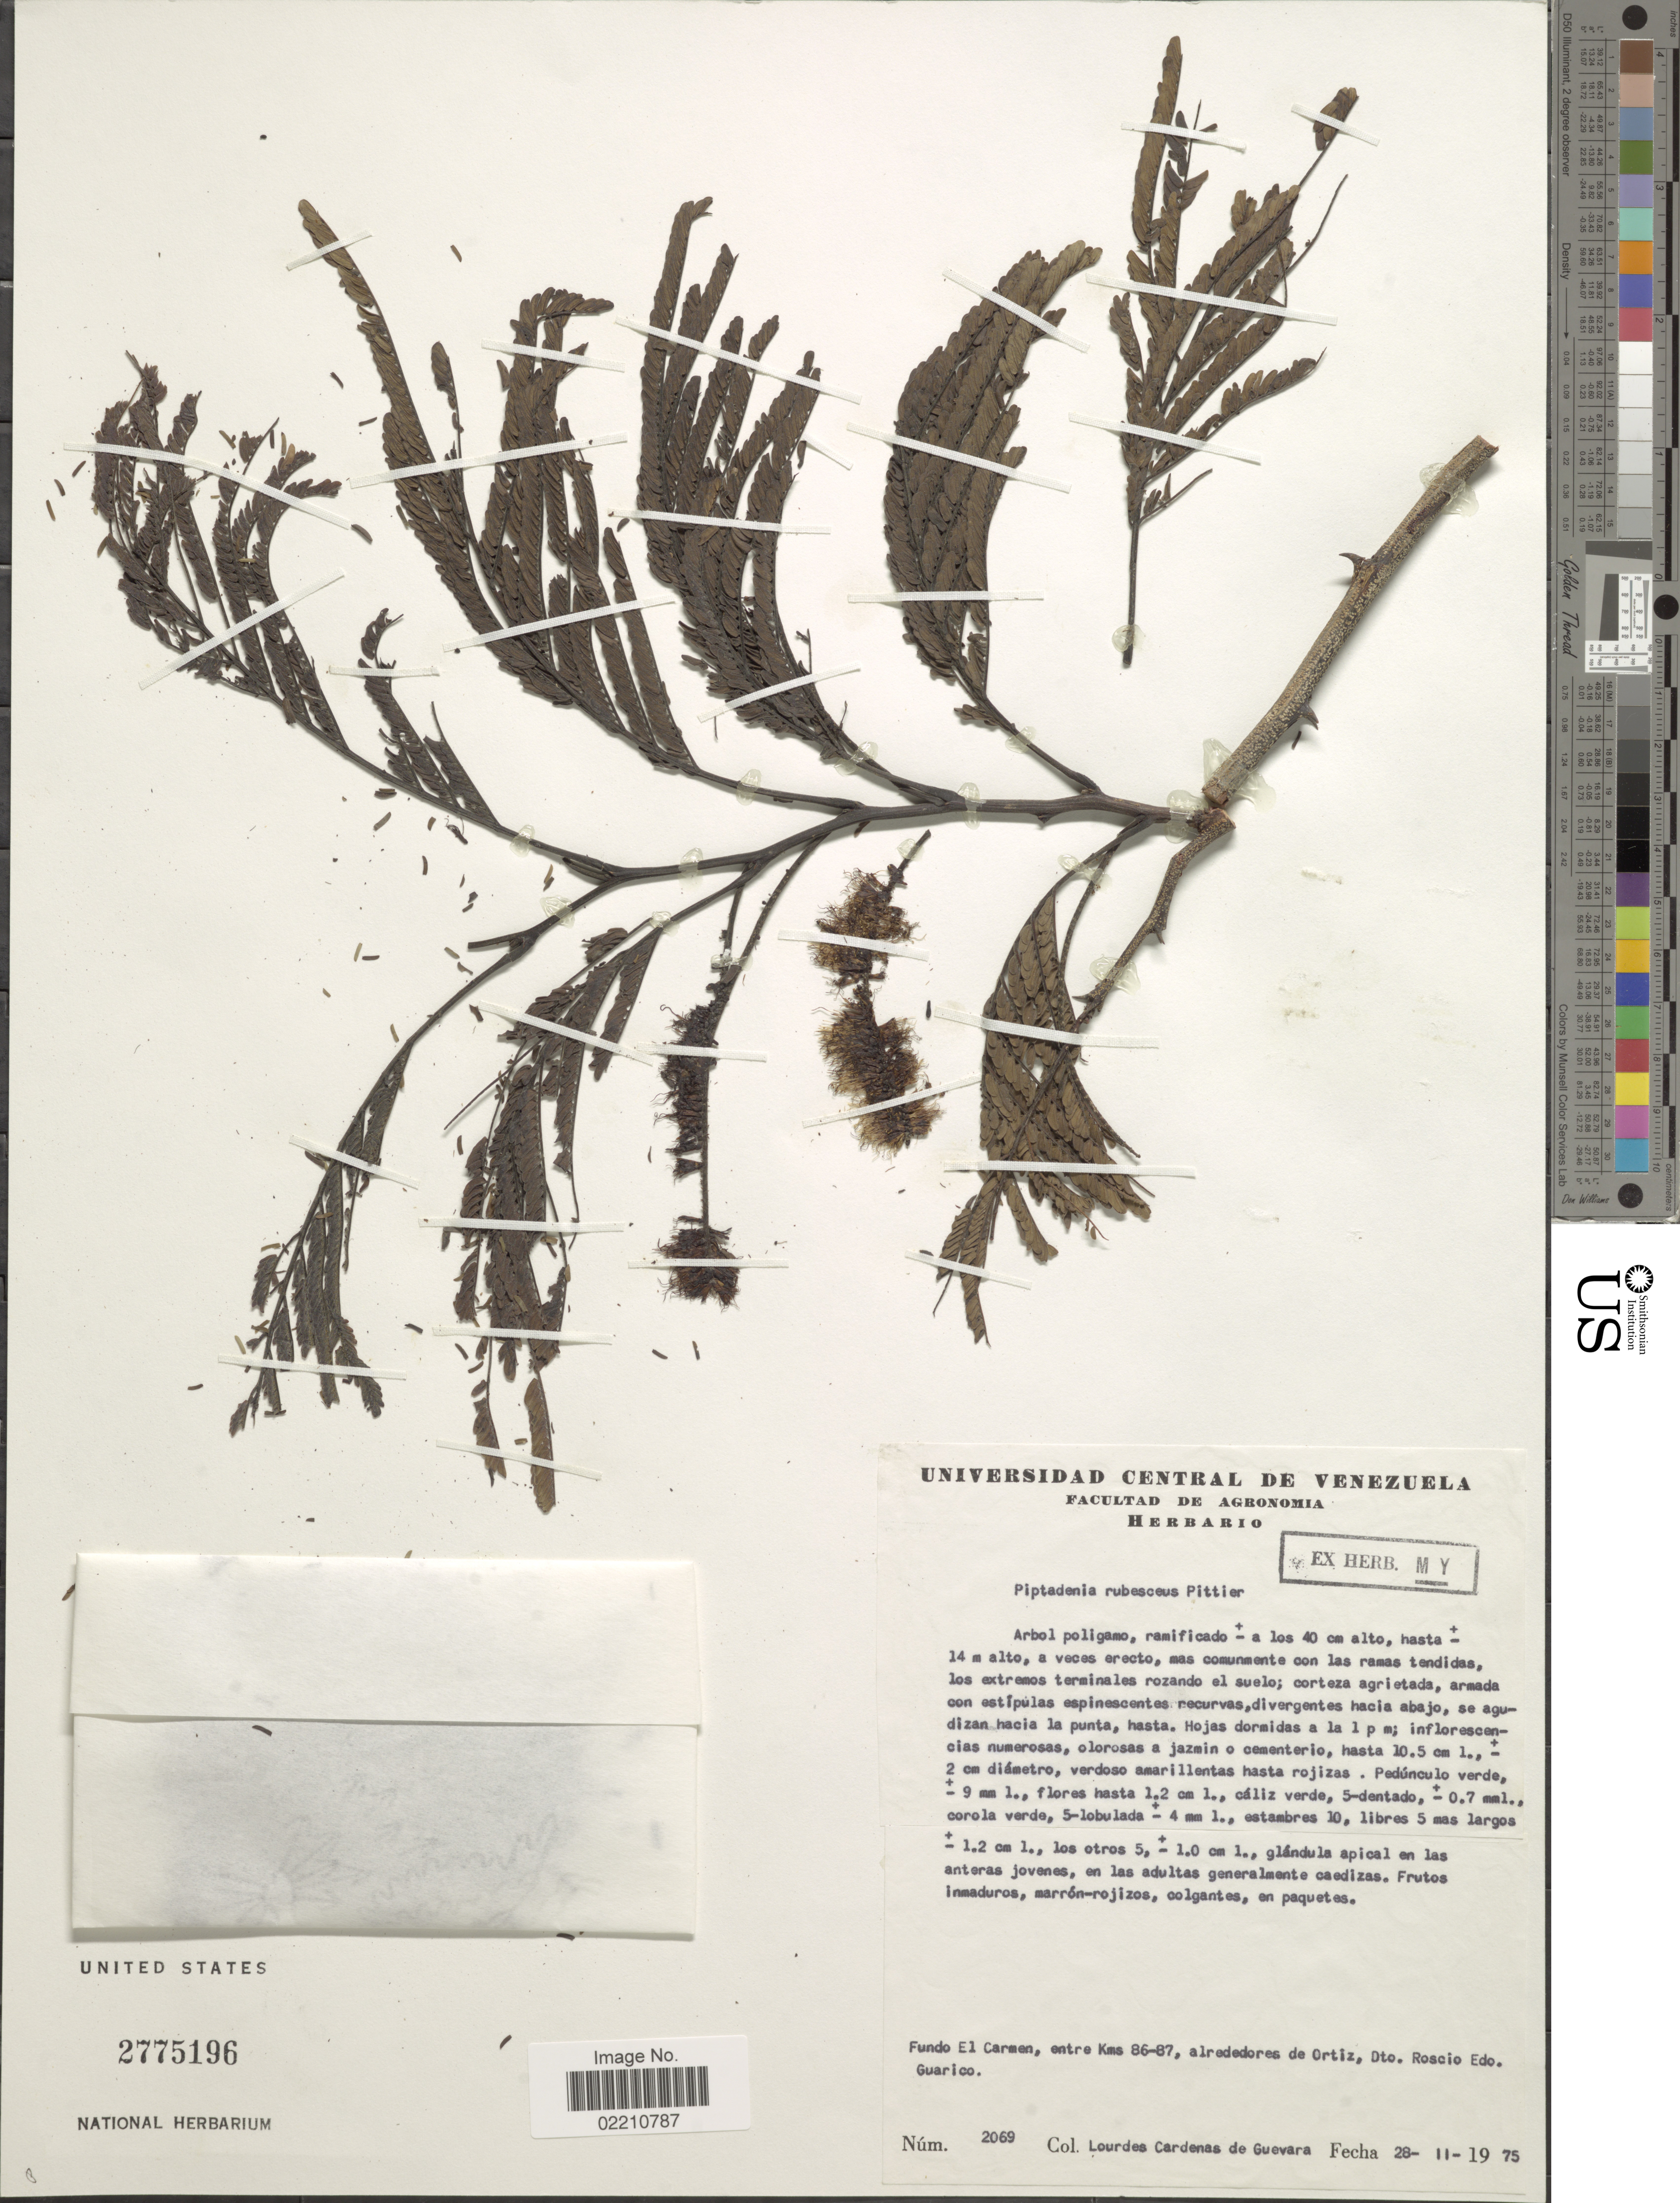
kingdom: Plantae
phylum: Tracheophyta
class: Magnoliopsida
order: Fabales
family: Fabaceae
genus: Lachesiodendron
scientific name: Lachesiodendron viridiflorum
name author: (Kunth) P.G. Ribeiro et al.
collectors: L. De Guevara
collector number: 2069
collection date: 1975-11-28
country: Venezuela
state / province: Guárico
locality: Fundo el Carmen, entre Kms 86-87, alrededores de Ortiz, Dtto. Roscio Edo. Guarico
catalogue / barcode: US 2775196